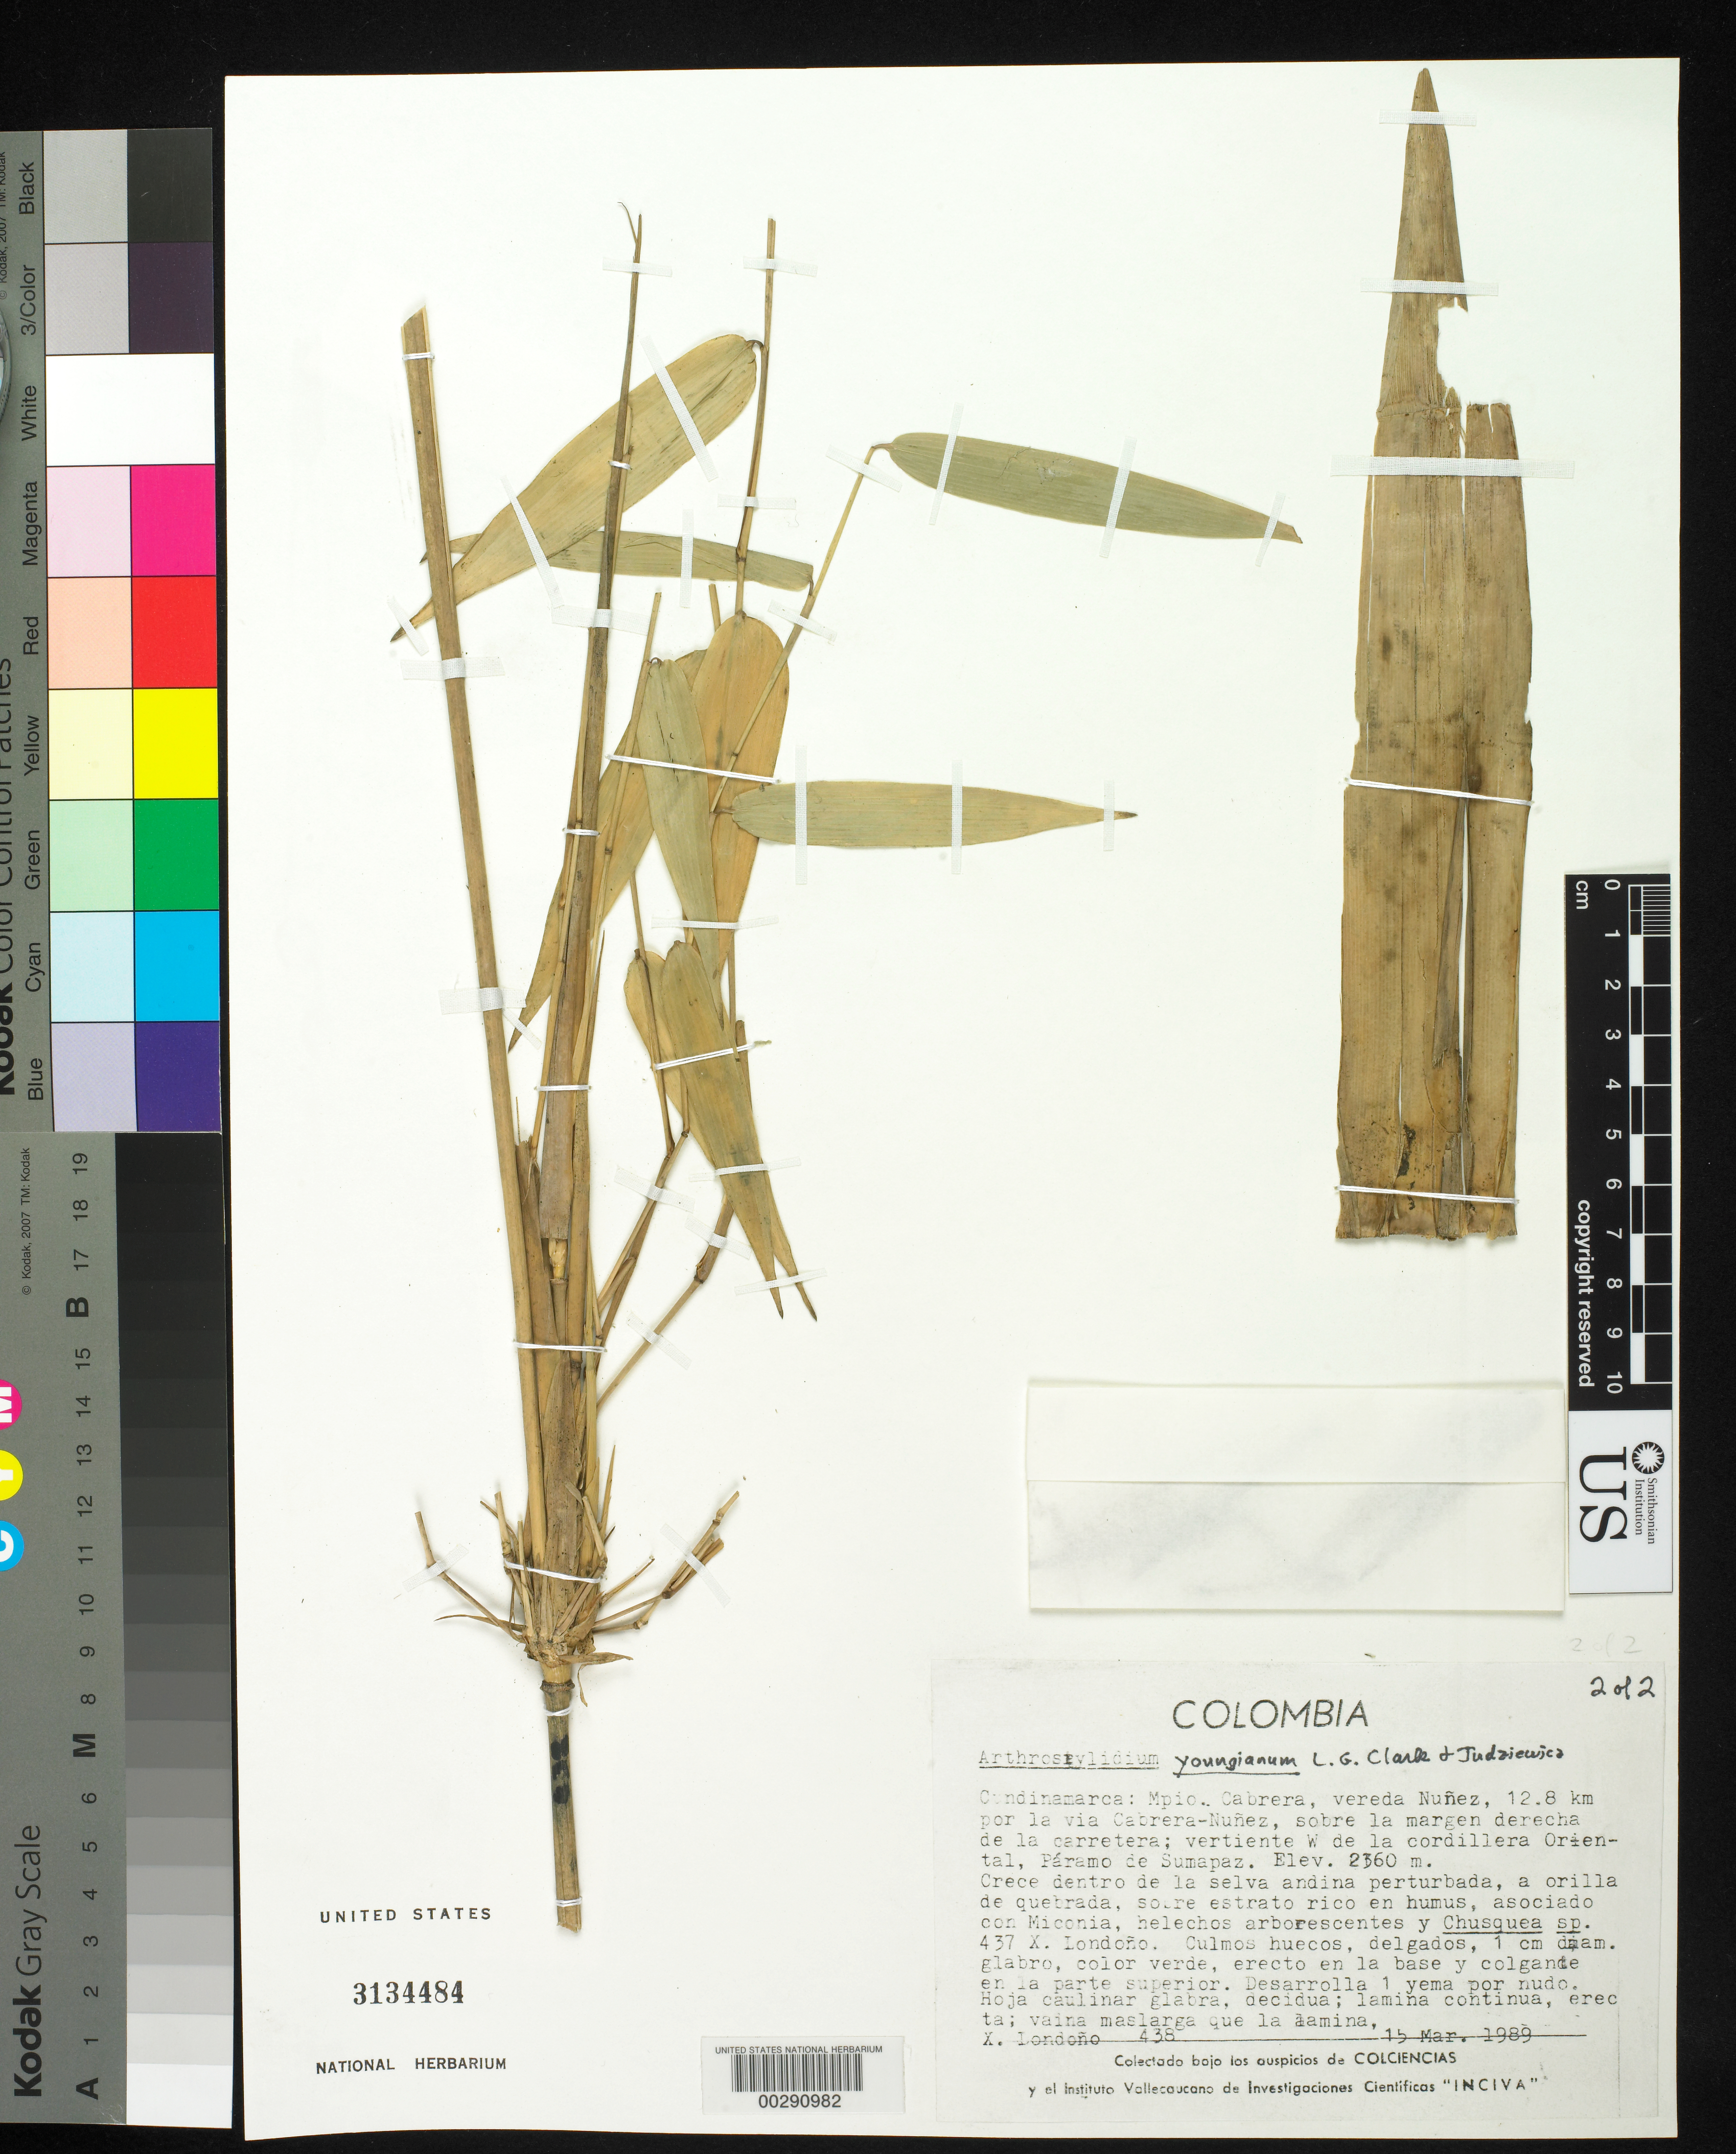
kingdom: Plantae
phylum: Tracheophyta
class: Liliopsida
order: Poales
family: Poaceae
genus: Arthrostylidium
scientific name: Arthrostylidium youngianum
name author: L.G. Clark & Judz.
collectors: X. Londoño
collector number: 438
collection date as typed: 15 Mar 1989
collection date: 1989-03-15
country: Colombia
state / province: Cundinamarca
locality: Cabrera Mun. (?), Nunez, 12.8 km by the way of Cabrera-Nunez, right side of the road; w slope of the Cordillera Oriental, Paramo de Sumapaz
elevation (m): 2360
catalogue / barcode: US 3134484